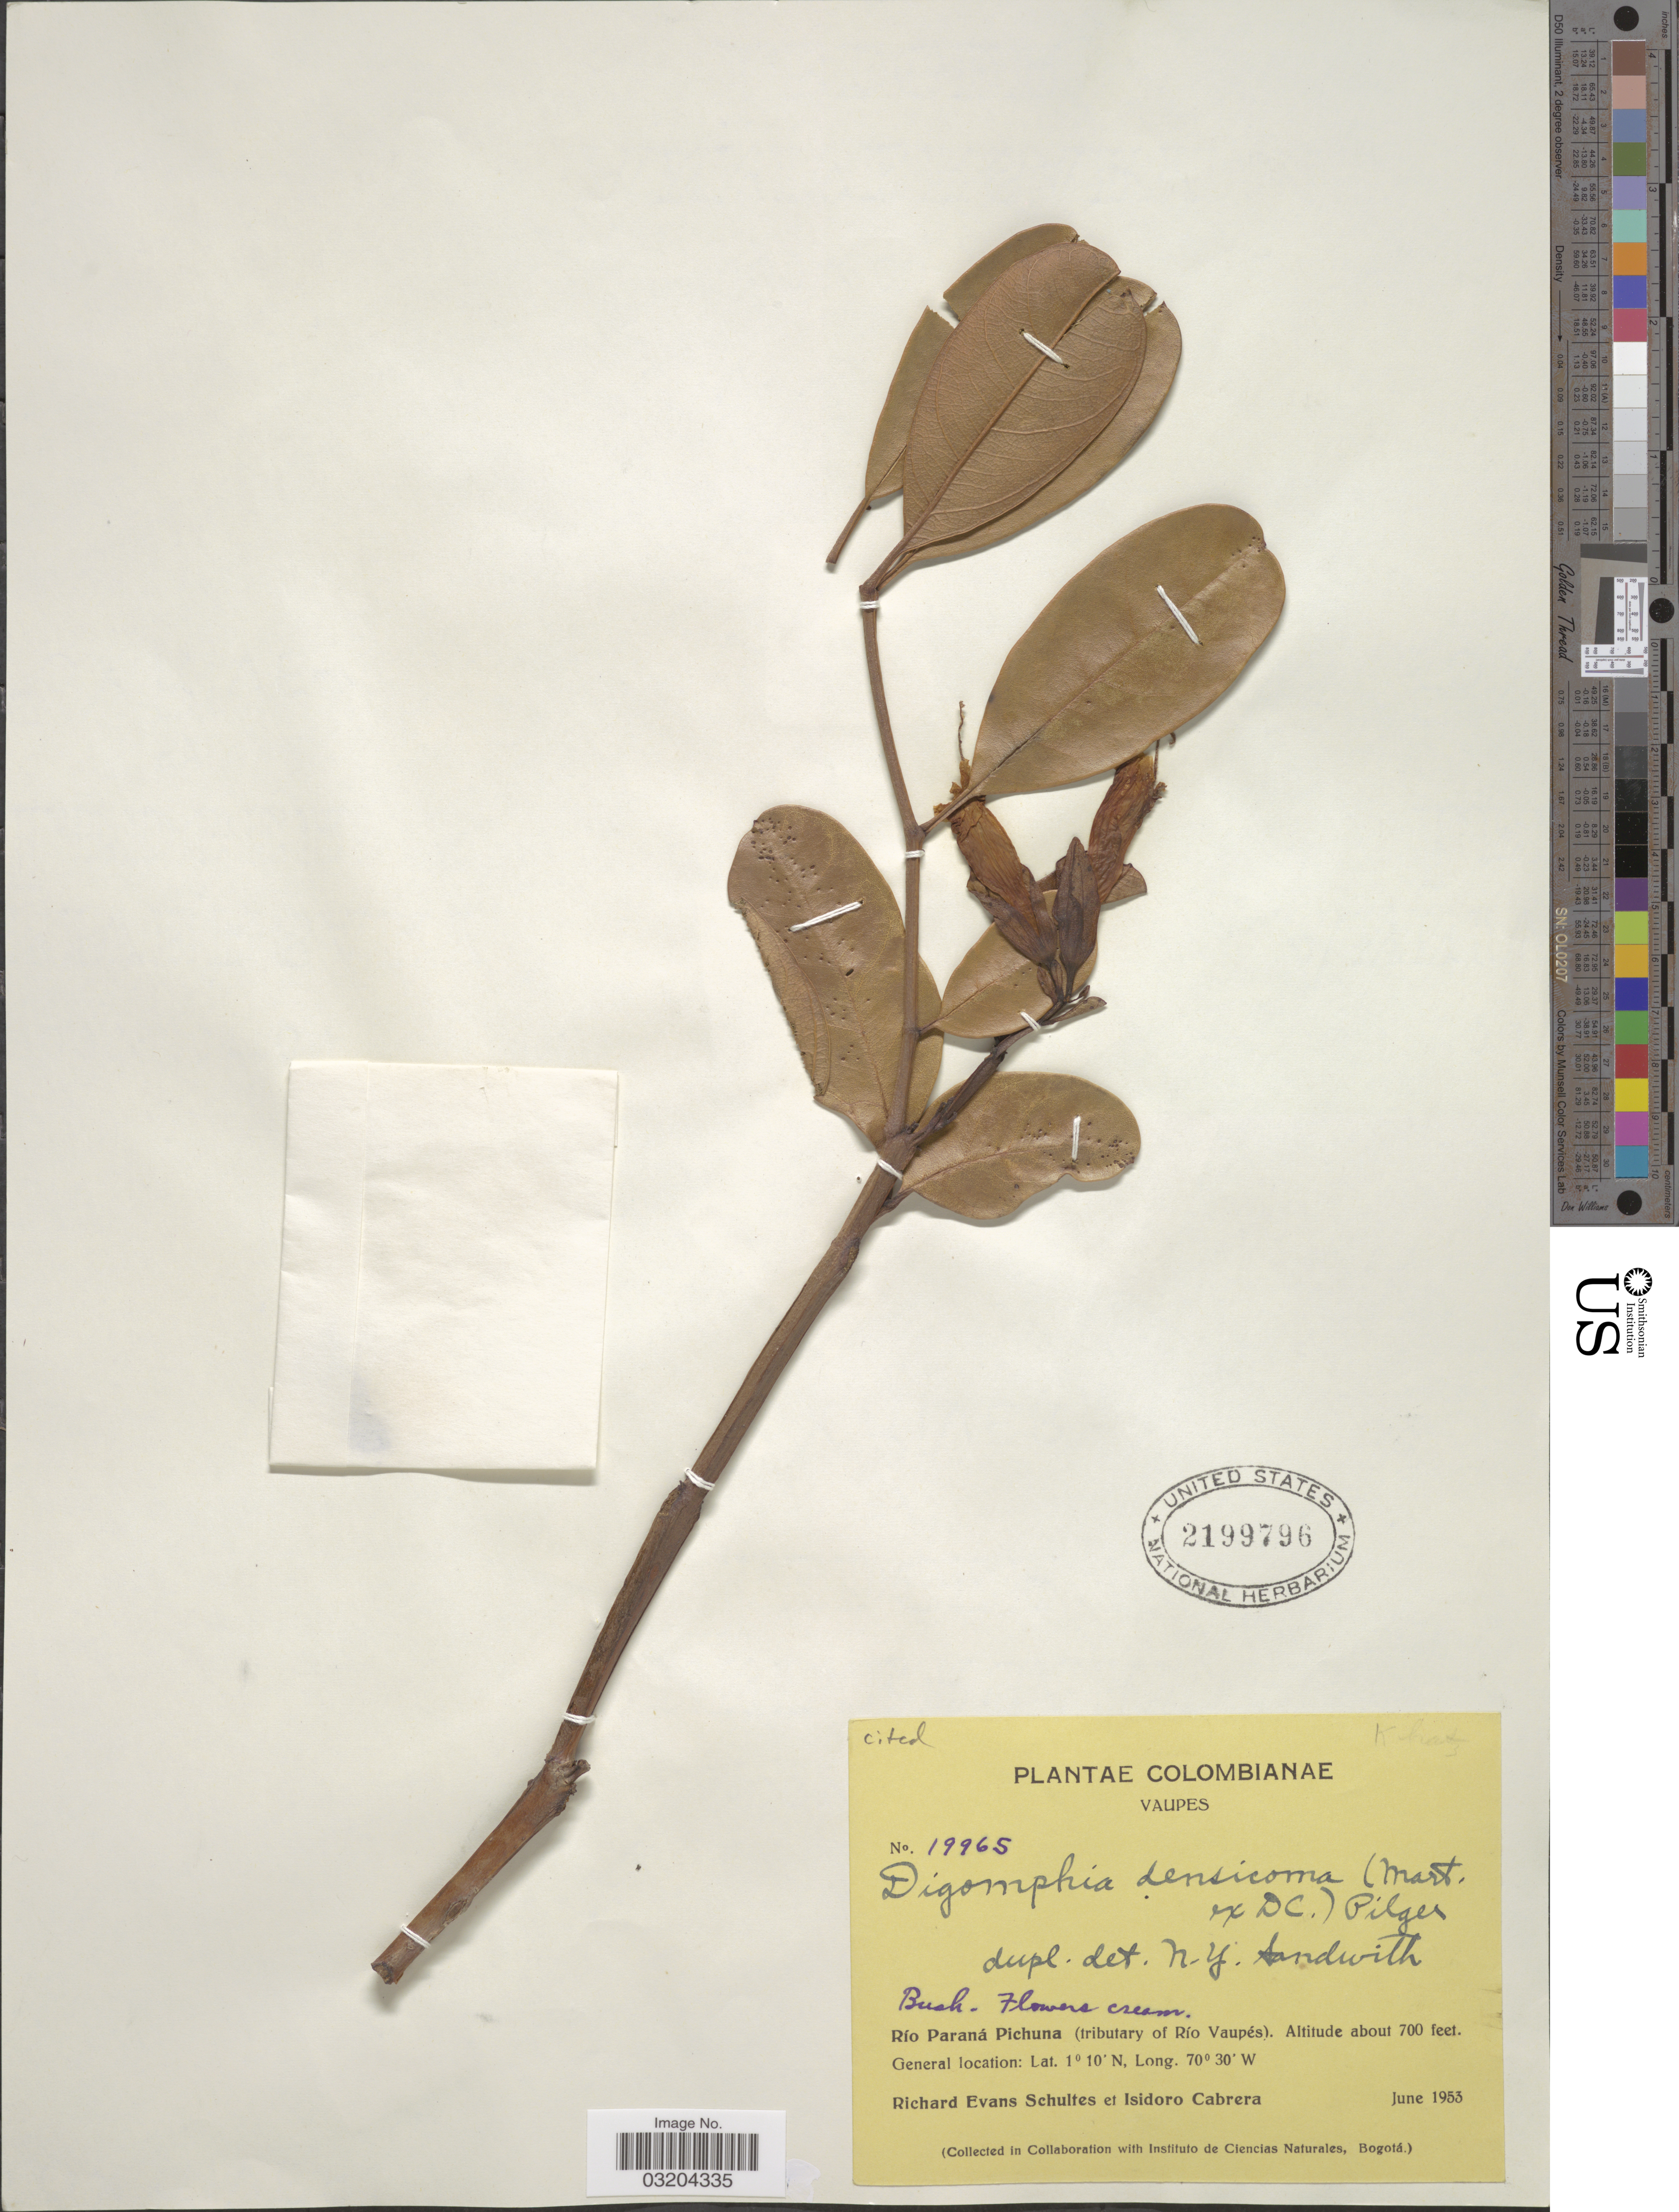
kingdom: Plantae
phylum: Tracheophyta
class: Magnoliopsida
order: Lamiales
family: Bignoniaceae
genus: Digomphia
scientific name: Digomphia densicoma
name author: (Mart. ex DC.) Pilg.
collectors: R. E. Schultes & I. Cabrera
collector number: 19965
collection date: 1953-06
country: Colombia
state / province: Vaupés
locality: Río Paraná Pichuna (tributary of Río Vaupés).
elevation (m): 213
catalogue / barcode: US 2199796